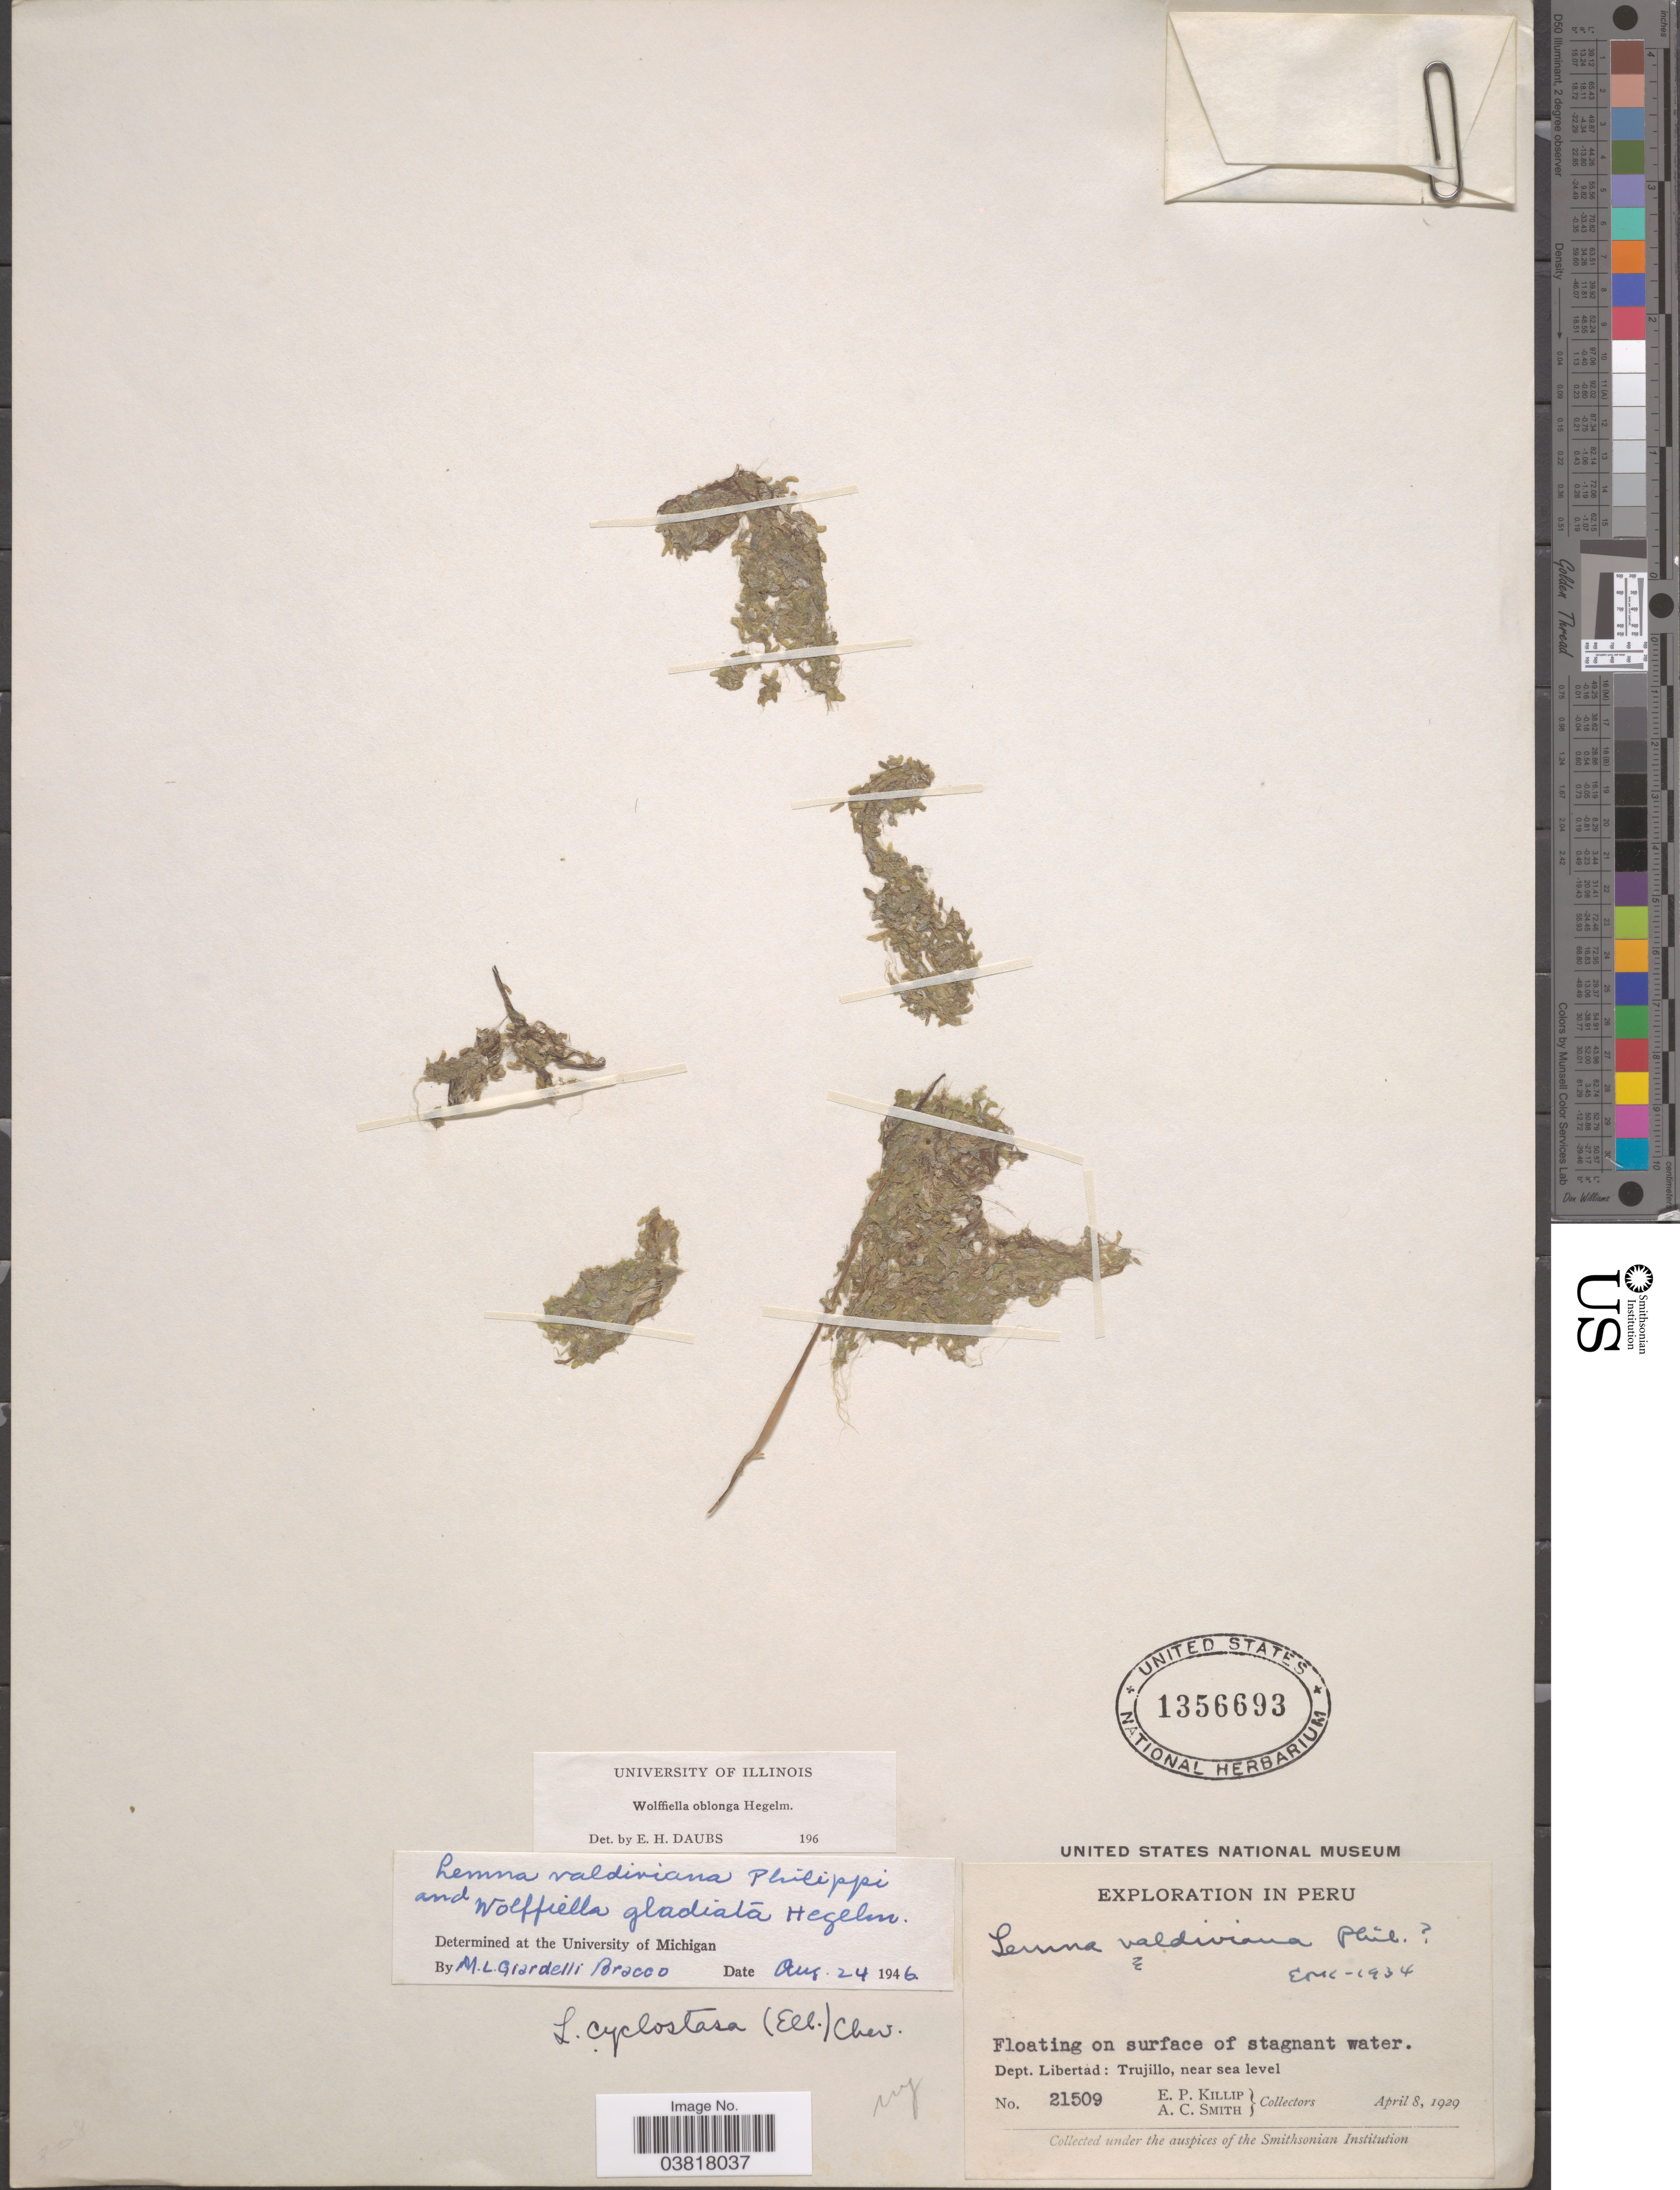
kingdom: Plantae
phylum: Tracheophyta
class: Liliopsida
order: Alismatales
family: Araceae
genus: Wolffiella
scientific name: Wolffiella oblonga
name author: (Phil.) Hegelm.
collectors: E. P. Killip & A. C. Smith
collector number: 21509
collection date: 1929-04-08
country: Peru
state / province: La Libertad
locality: Dept. Libertad: Trujillo.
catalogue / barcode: US 1356693